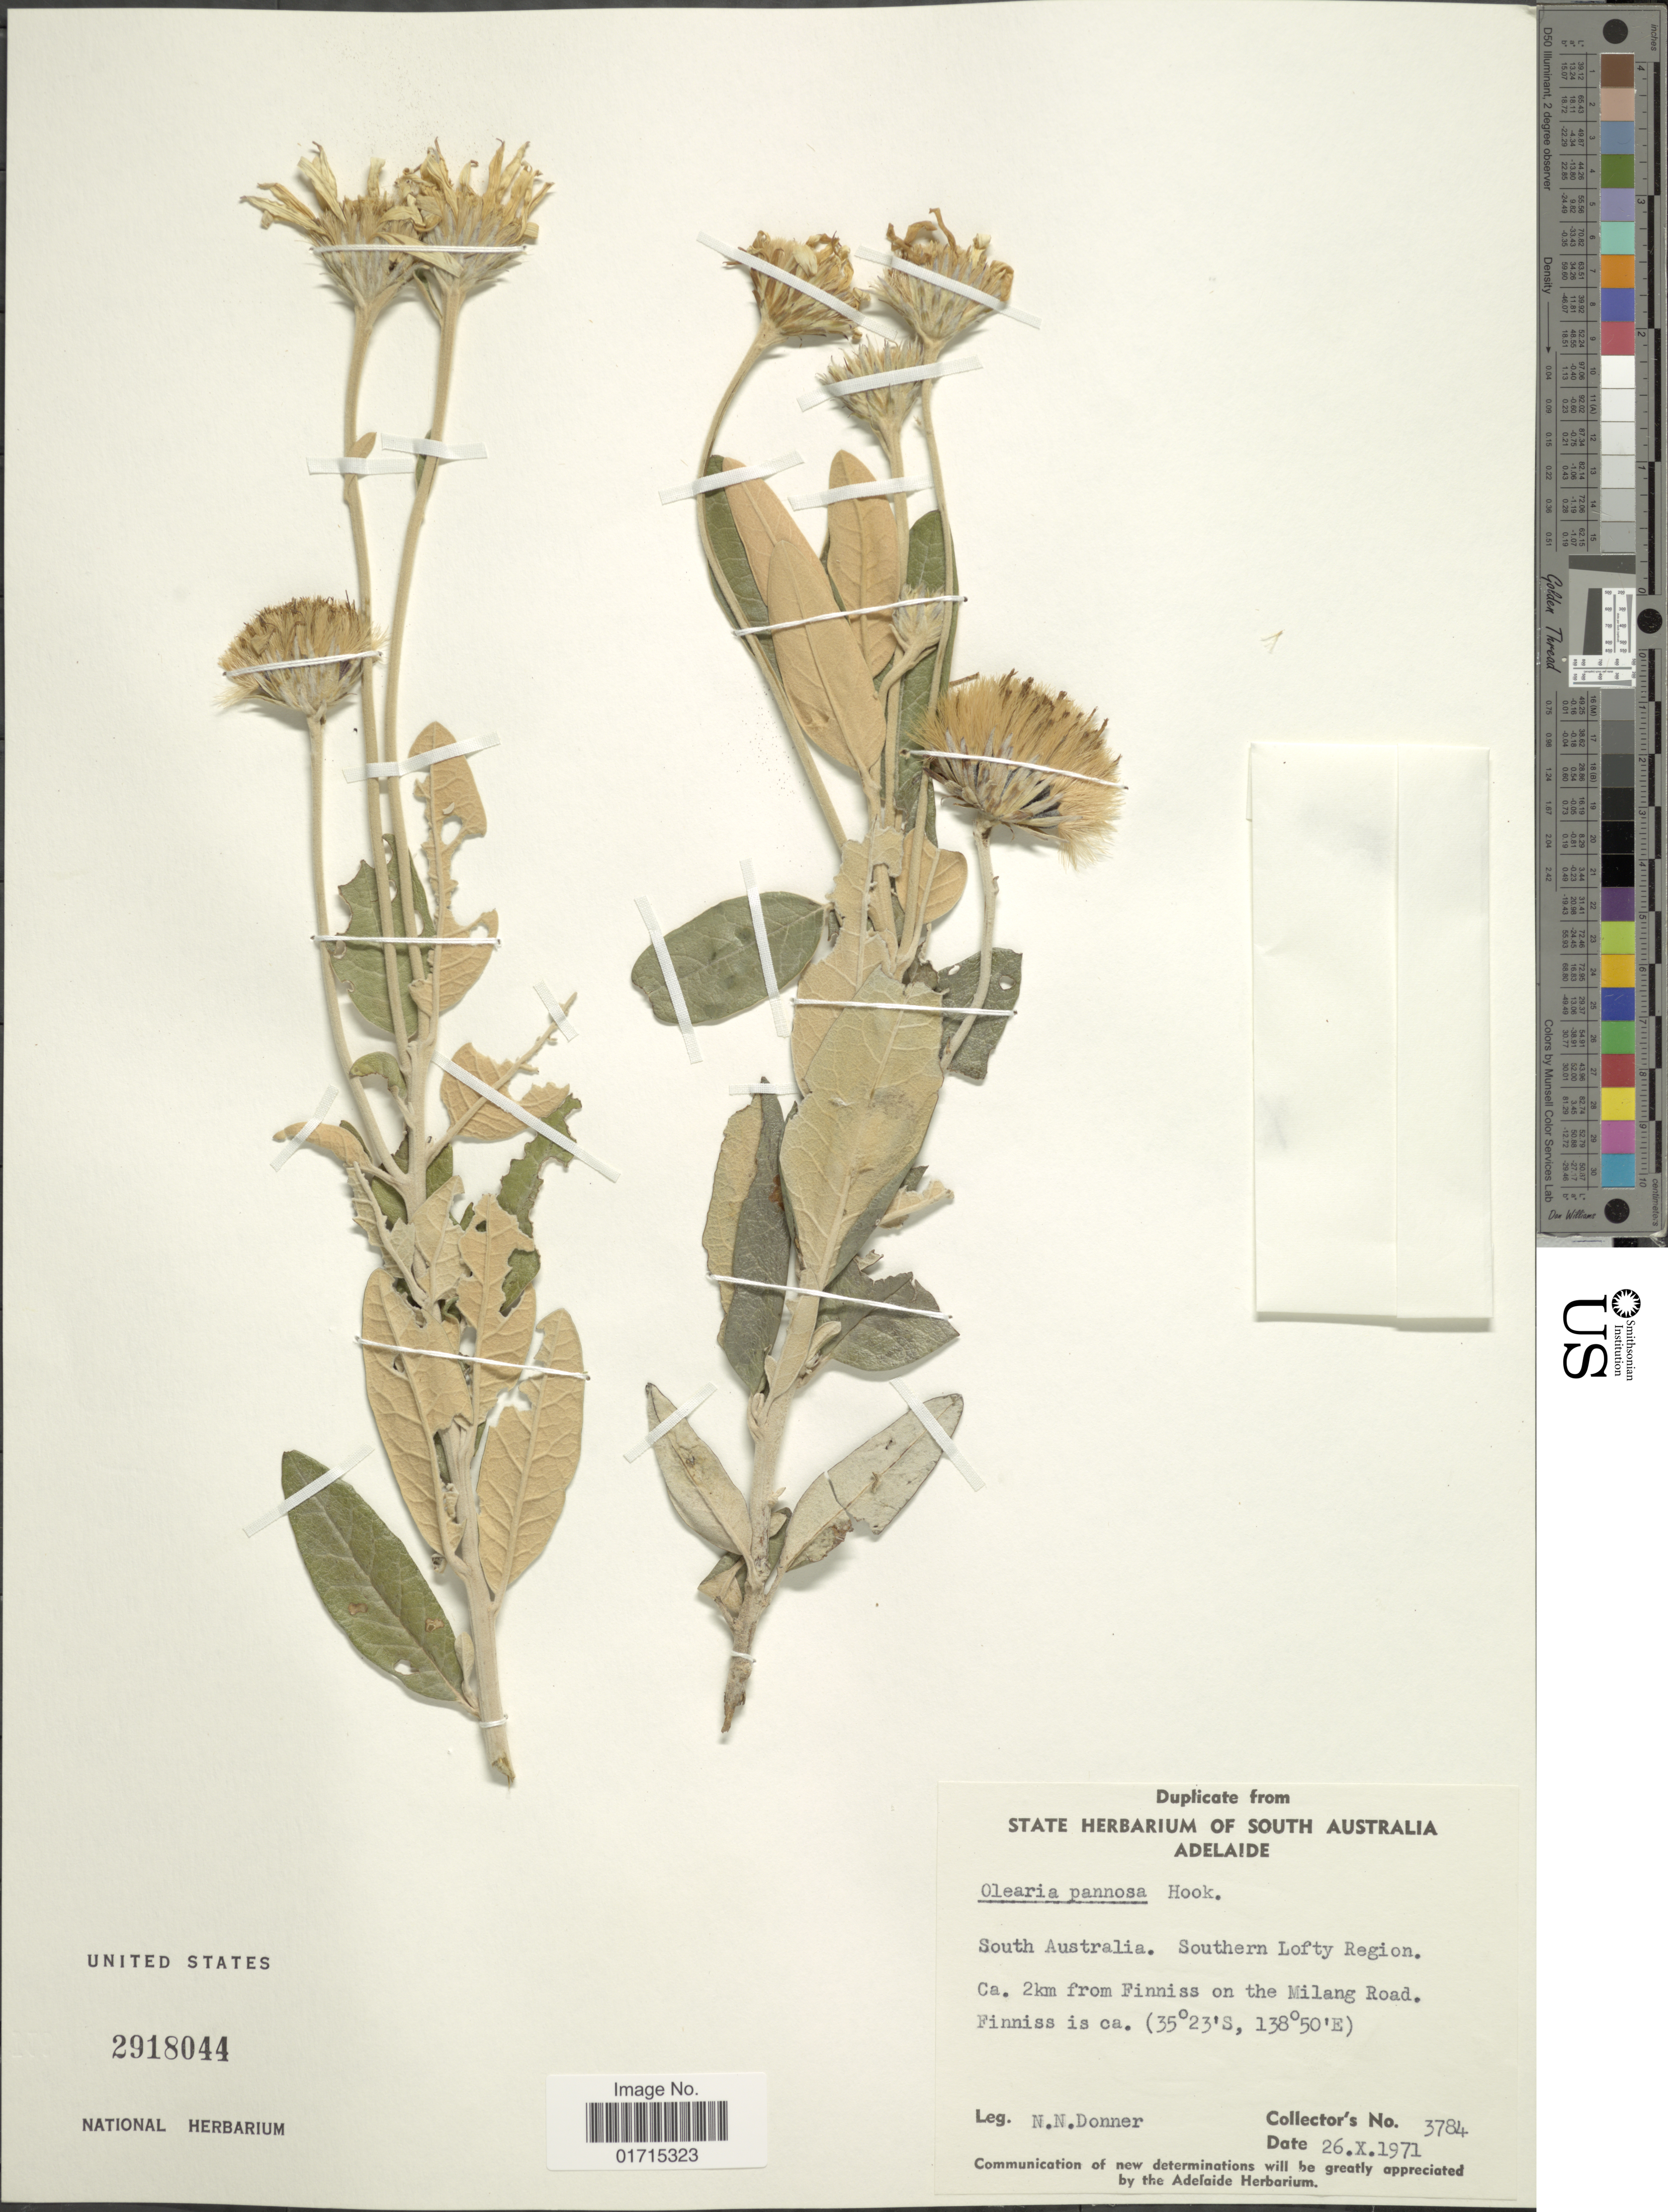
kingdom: Plantae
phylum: Tracheophyta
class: Magnoliopsida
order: Asterales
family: Asteraceae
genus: Olearia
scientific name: Olearia pannosa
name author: Hook.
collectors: N. Donner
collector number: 3784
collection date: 1971-10-26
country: Australia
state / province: South Australia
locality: South Australia. Southern Lofty Region. Ca, 2 km from Finnis on the Milan Road. Finnis is ca.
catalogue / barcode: US 2918044